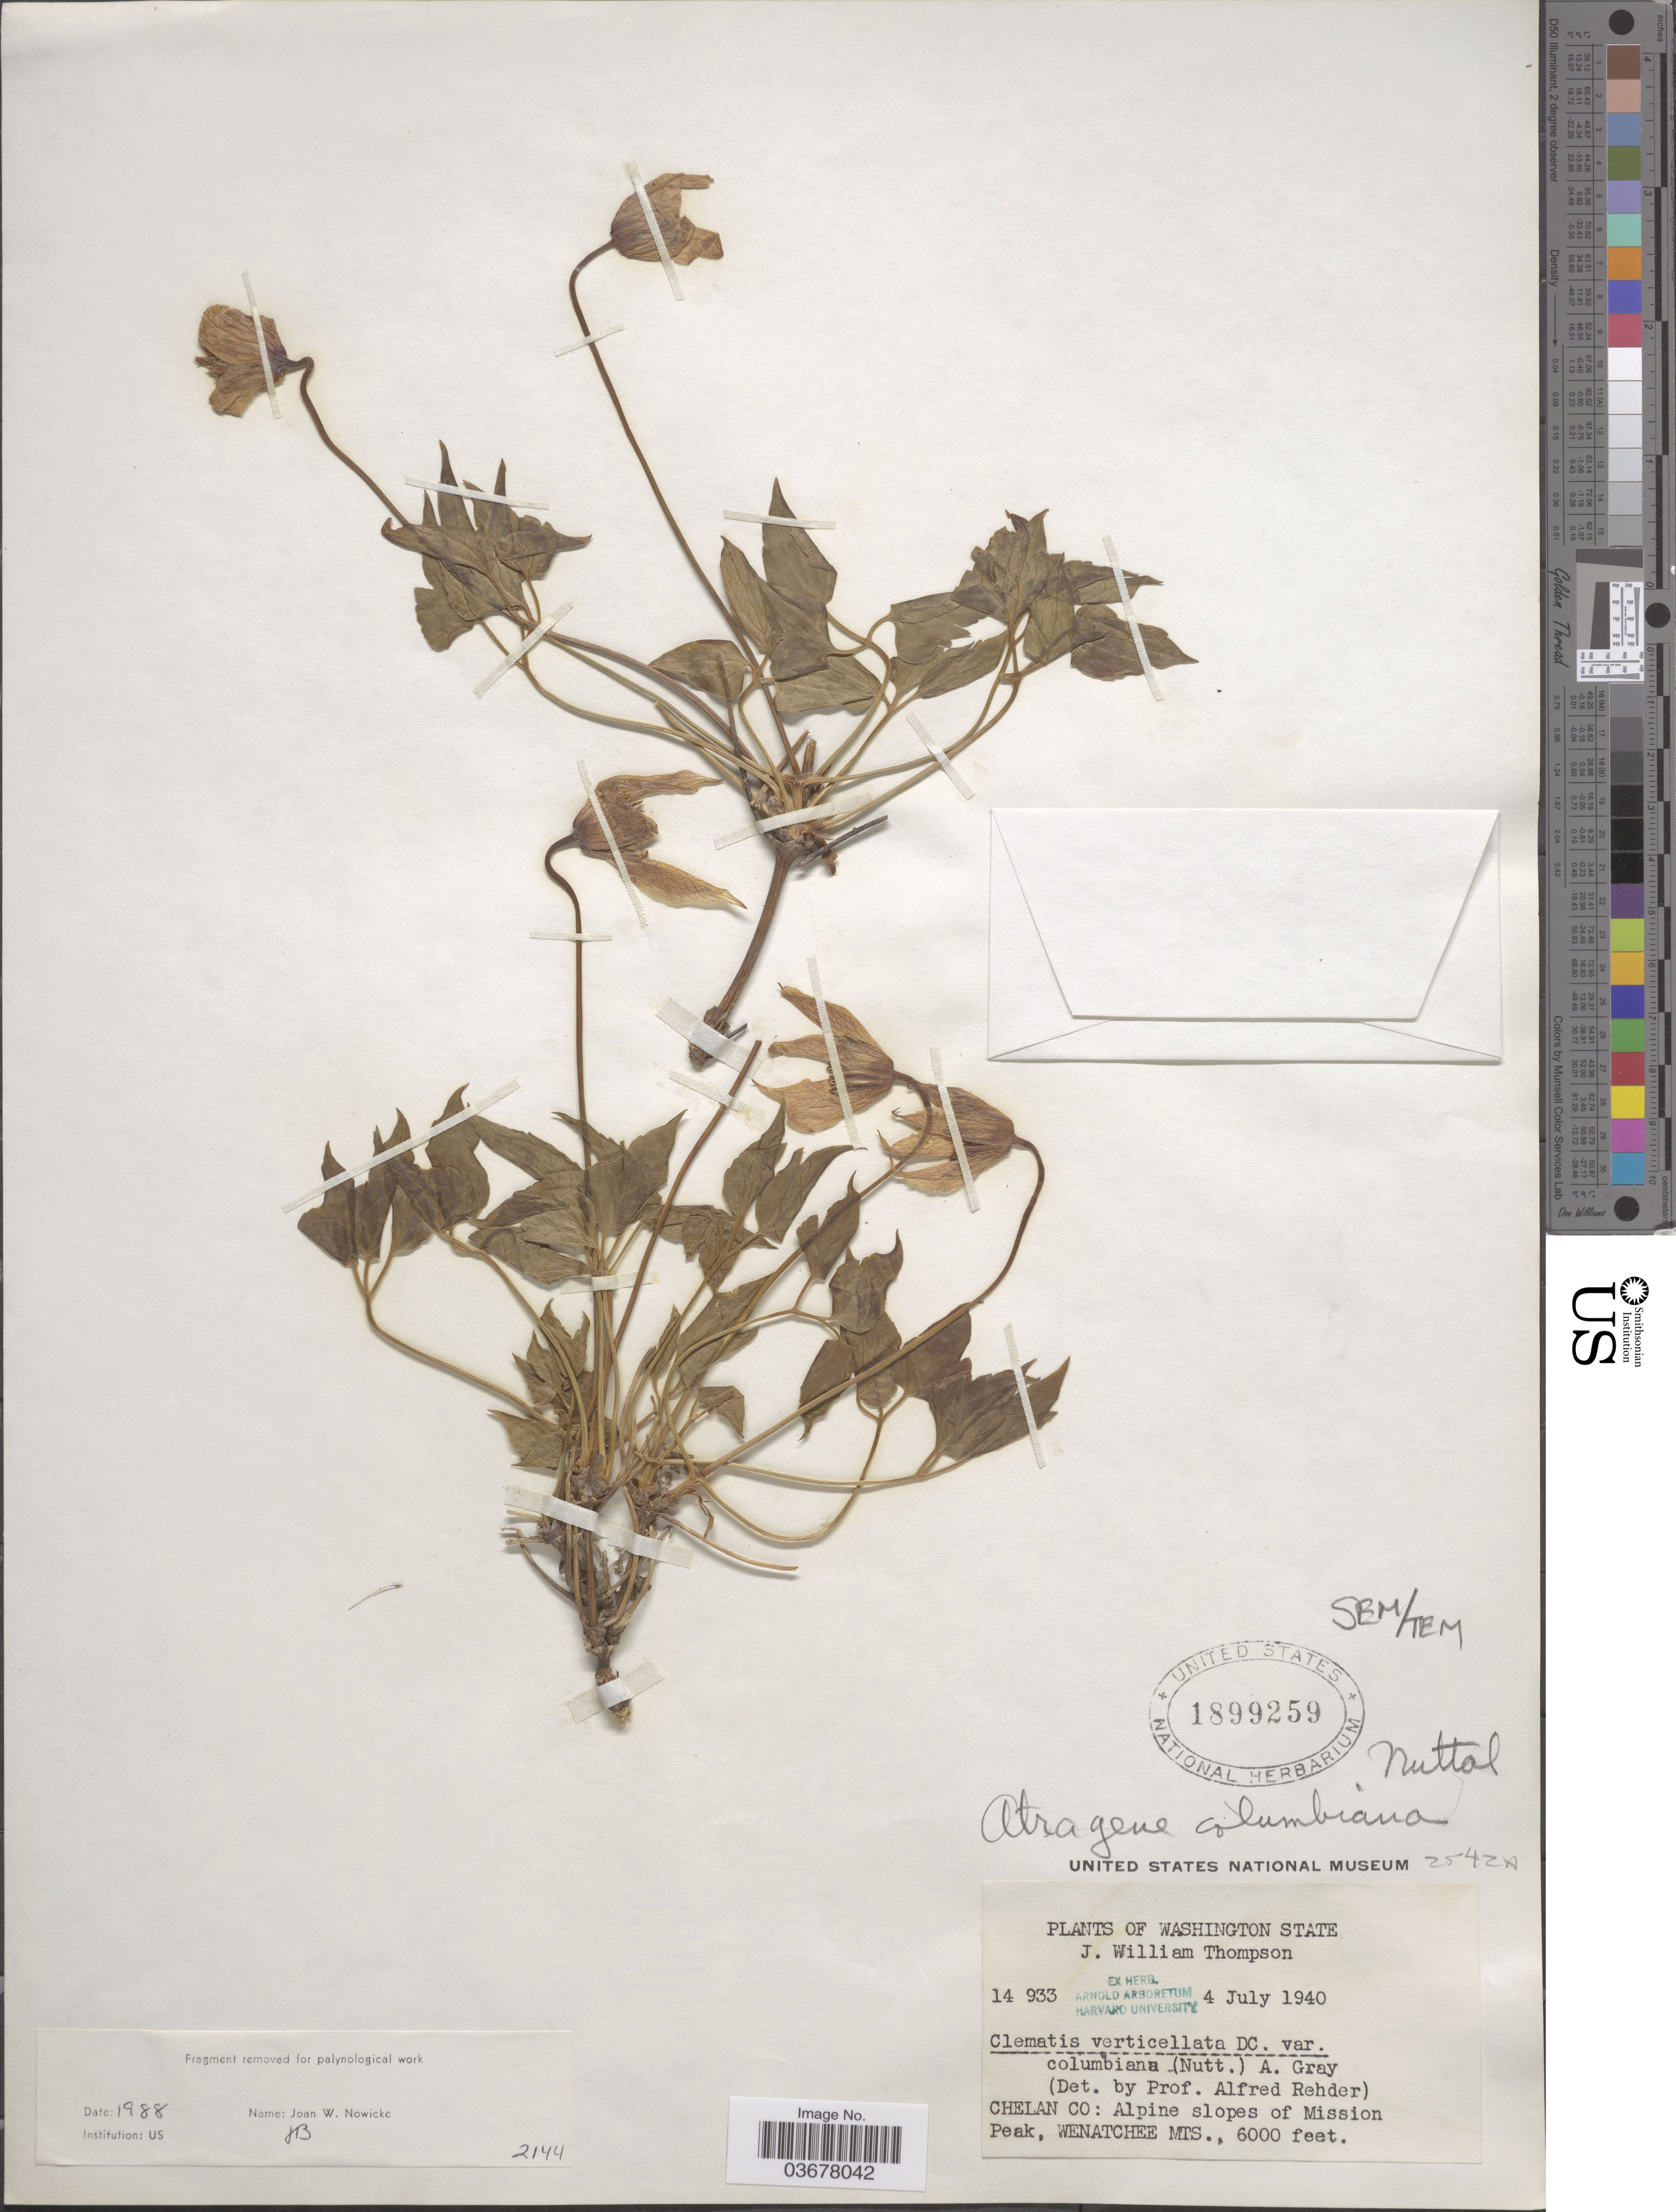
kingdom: Plantae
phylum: Tracheophyta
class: Magnoliopsida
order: Ranunculales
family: Ranunculaceae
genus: Clematis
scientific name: Clematis occidentalis var. dissecta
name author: (C.L. Hitchc.) J.S. Pringle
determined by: Strong, M. T., (US), Smithsonian Institution - National Museum of Natural History (UNITED STATES)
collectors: J. W. Thompson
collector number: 14933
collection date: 1940-07-04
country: United States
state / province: Washington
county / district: Chelan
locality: Chelan Co: Alphine slopes of Mission Peak, Wenatchee Mts.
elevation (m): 1829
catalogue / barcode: US 1899259